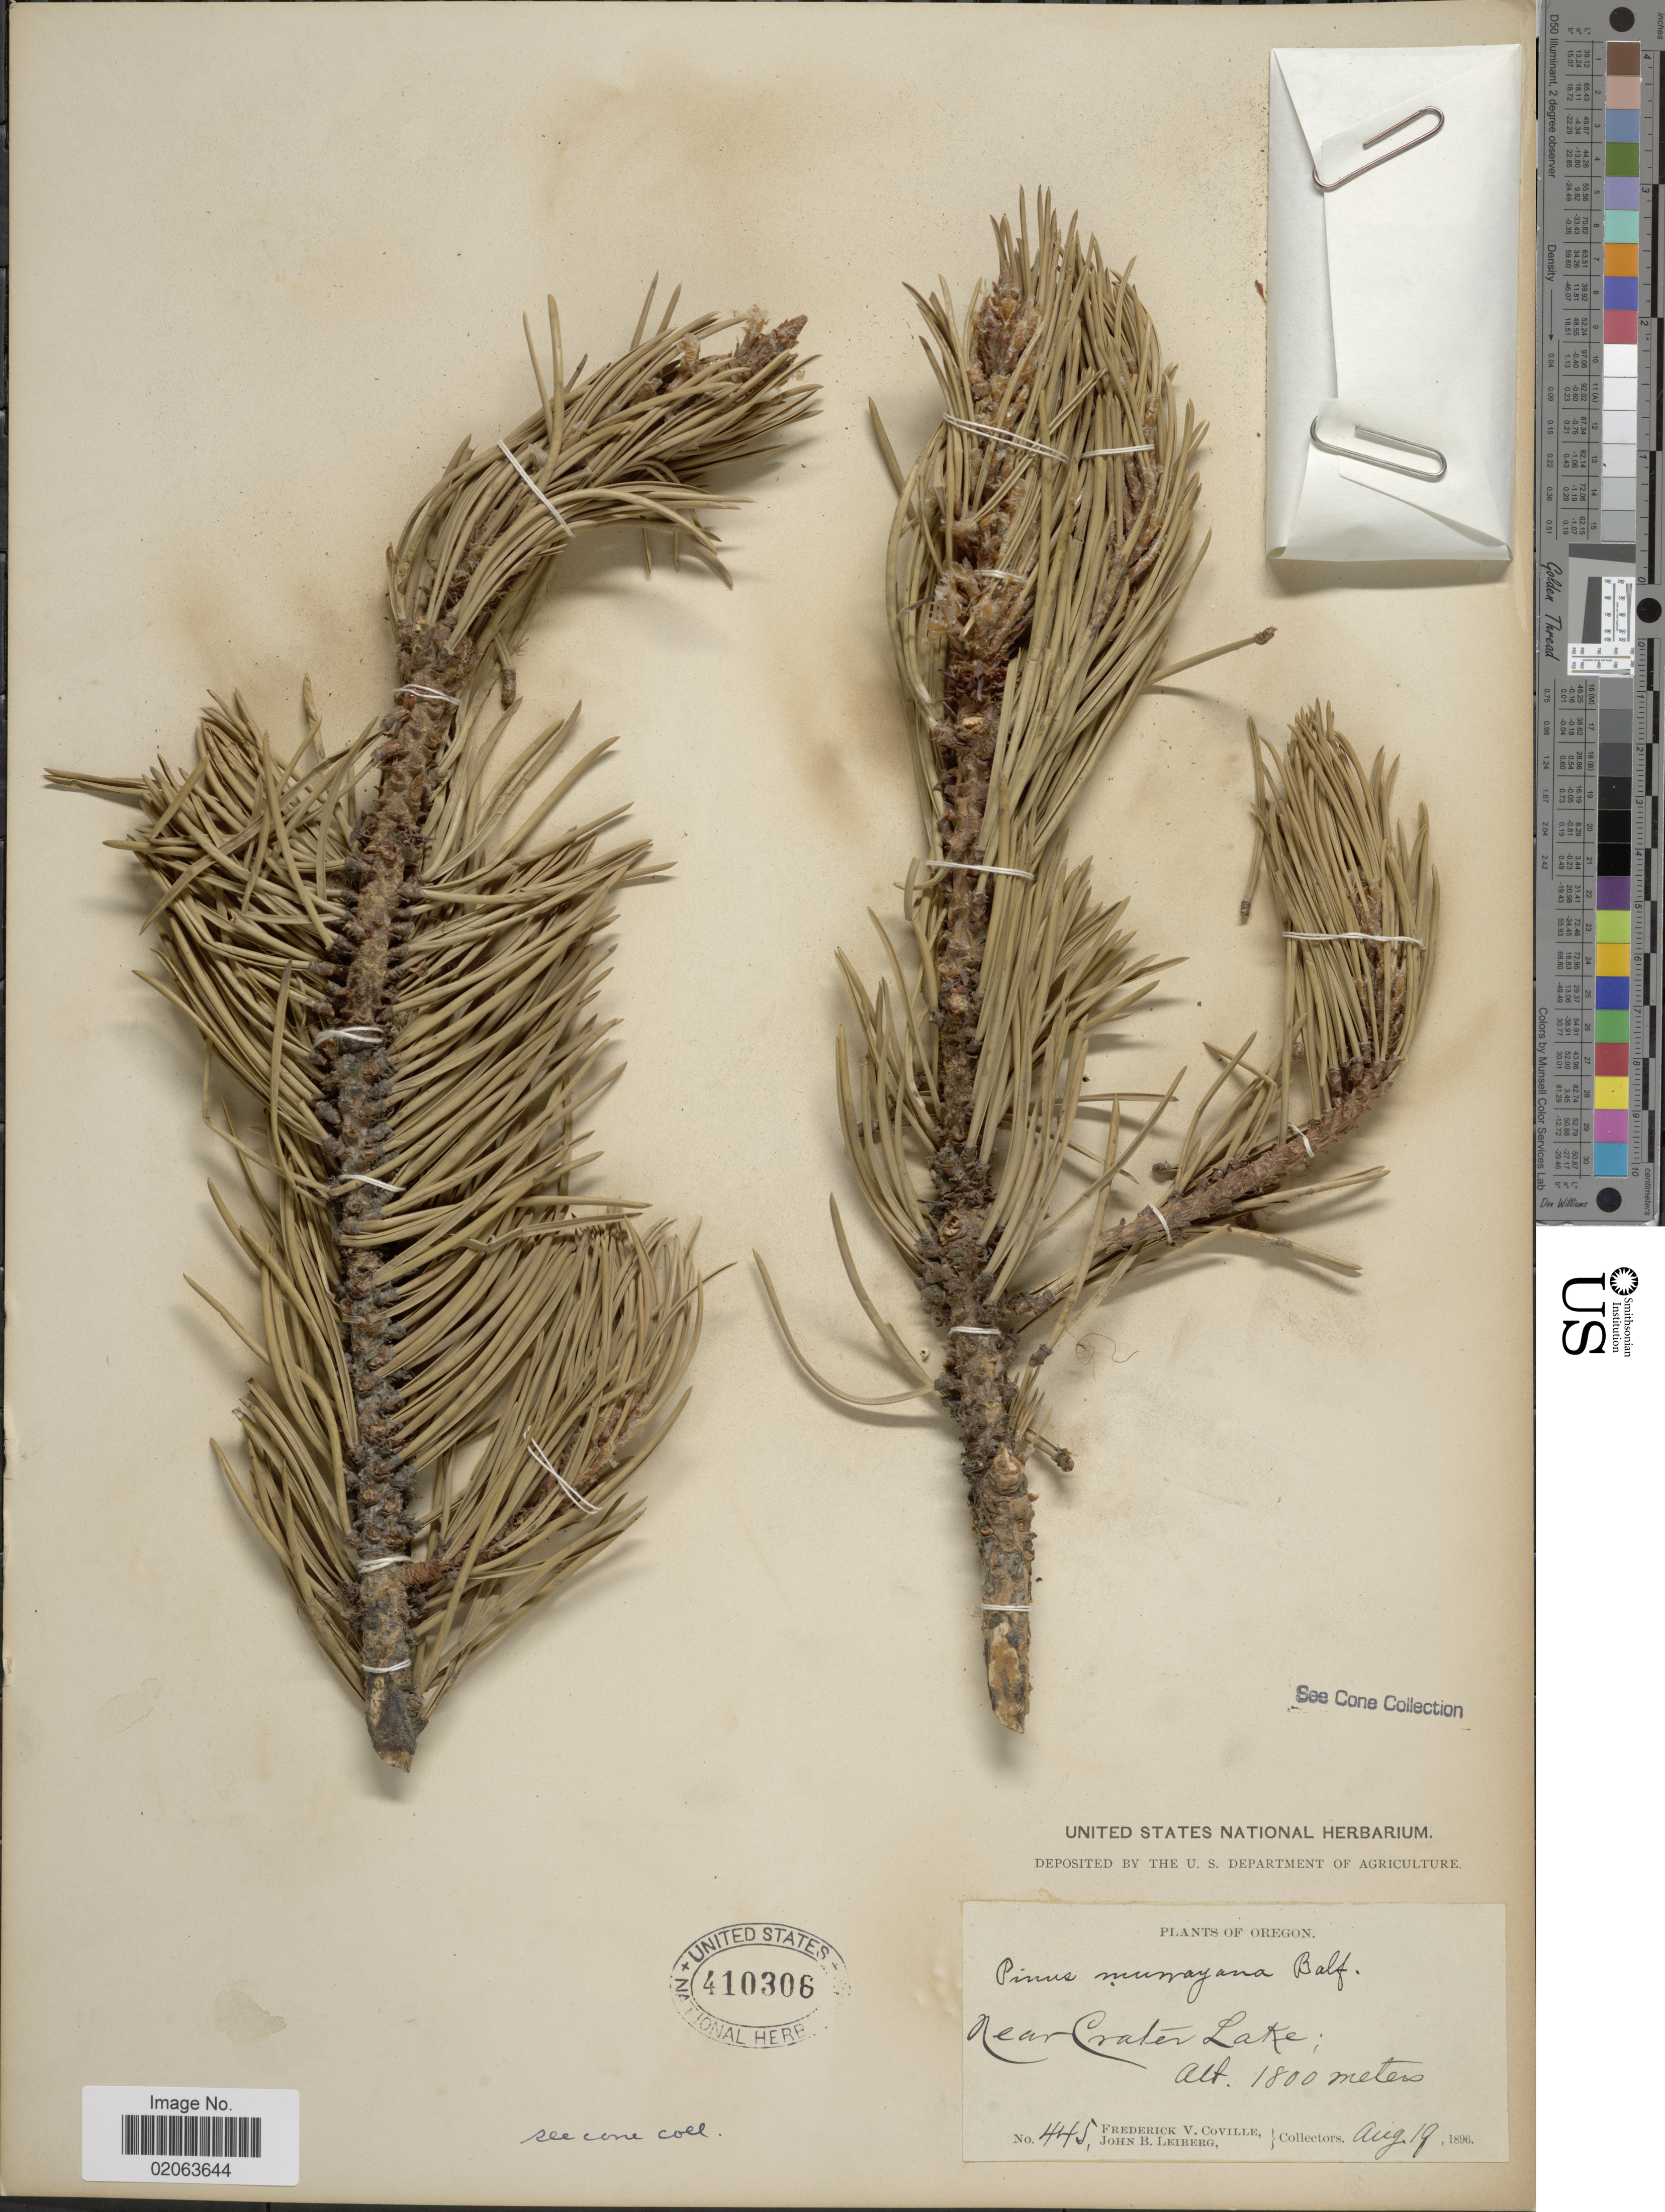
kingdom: Plantae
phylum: Tracheophyta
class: Pinopsida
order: Pinales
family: Pinaceae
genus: Pinus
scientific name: Pinus contorta var. murrayana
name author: (Balf.) S. Watson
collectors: F. V. Coville & J. B. Leiberg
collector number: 445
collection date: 1896-08-19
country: United States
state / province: Oregon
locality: Near Crater Lake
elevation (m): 1800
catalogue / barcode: US 410306